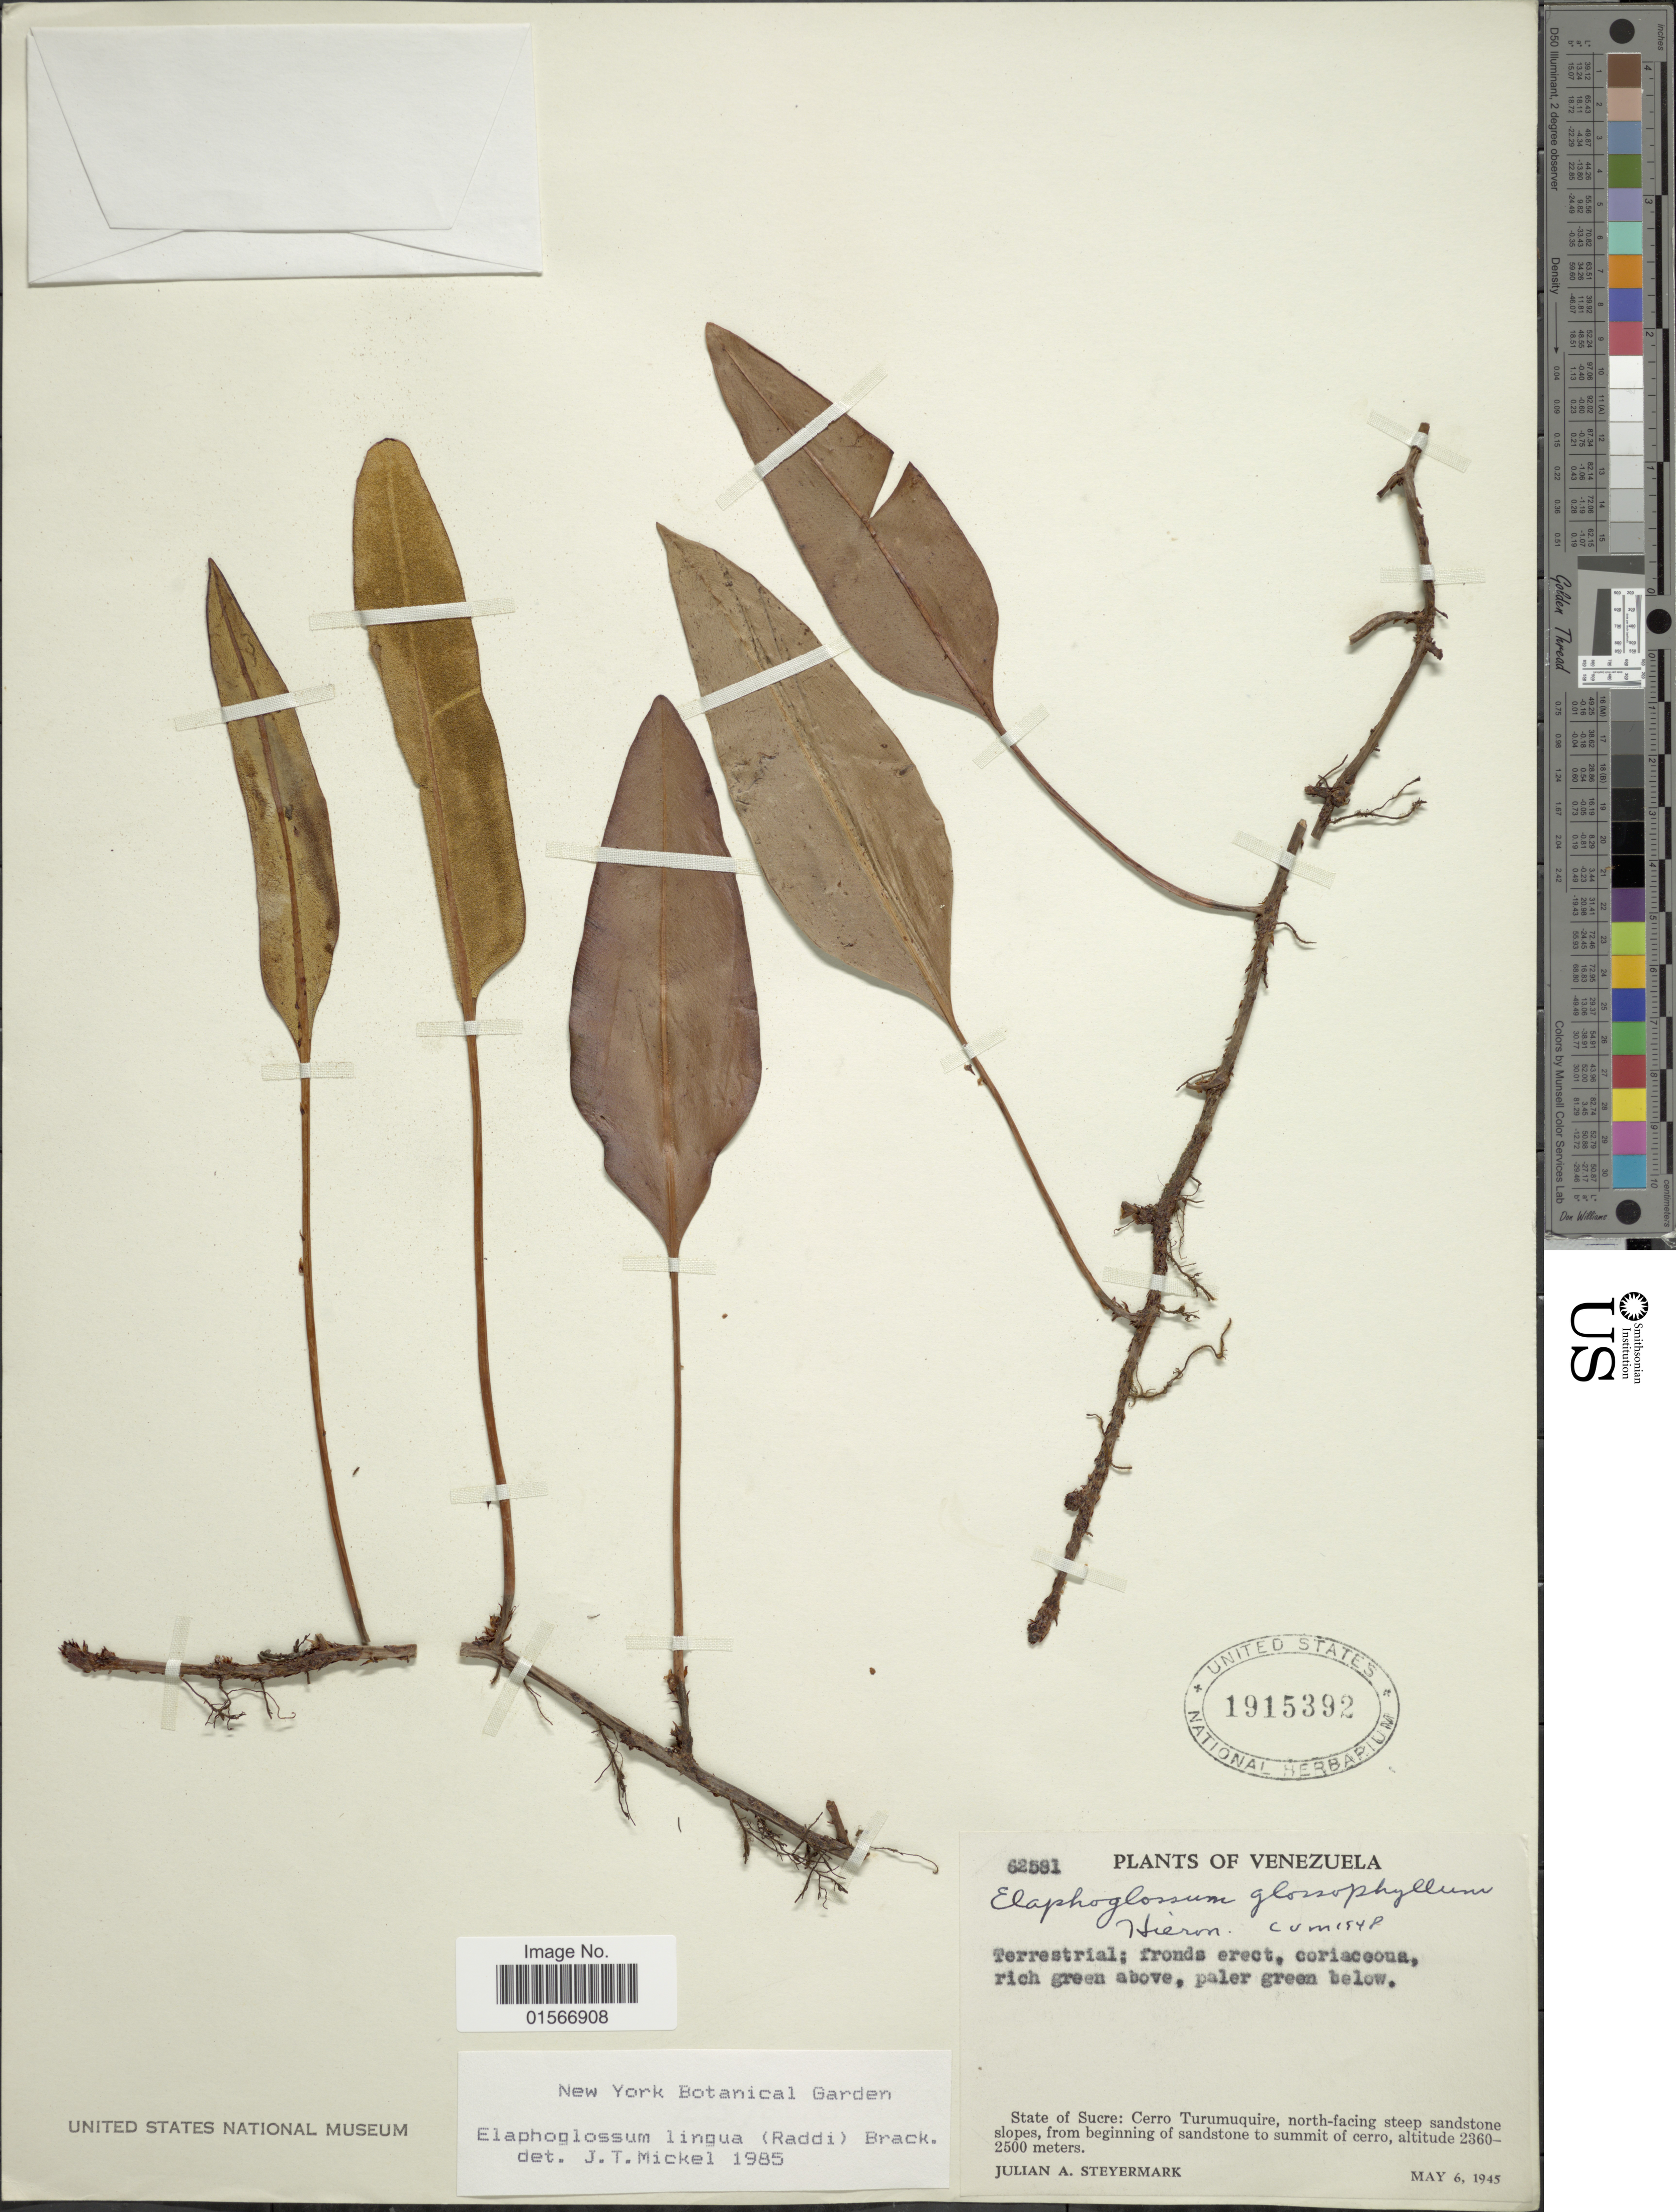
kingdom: Plantae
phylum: Tracheophyta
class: Polypodiopsida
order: Polypodiales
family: Dryopteridaceae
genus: Elaphoglossum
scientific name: Elaphoglossum lingua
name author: (C. Presl) Brack.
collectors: J. Steyermark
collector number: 62581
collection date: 1945-05-06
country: Venezuela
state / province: Sucre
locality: Cerro Turumuquire, north-facing steep sandstone slopes, from beginning of sandstone to summit of cerro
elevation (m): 2360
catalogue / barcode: US 1915392